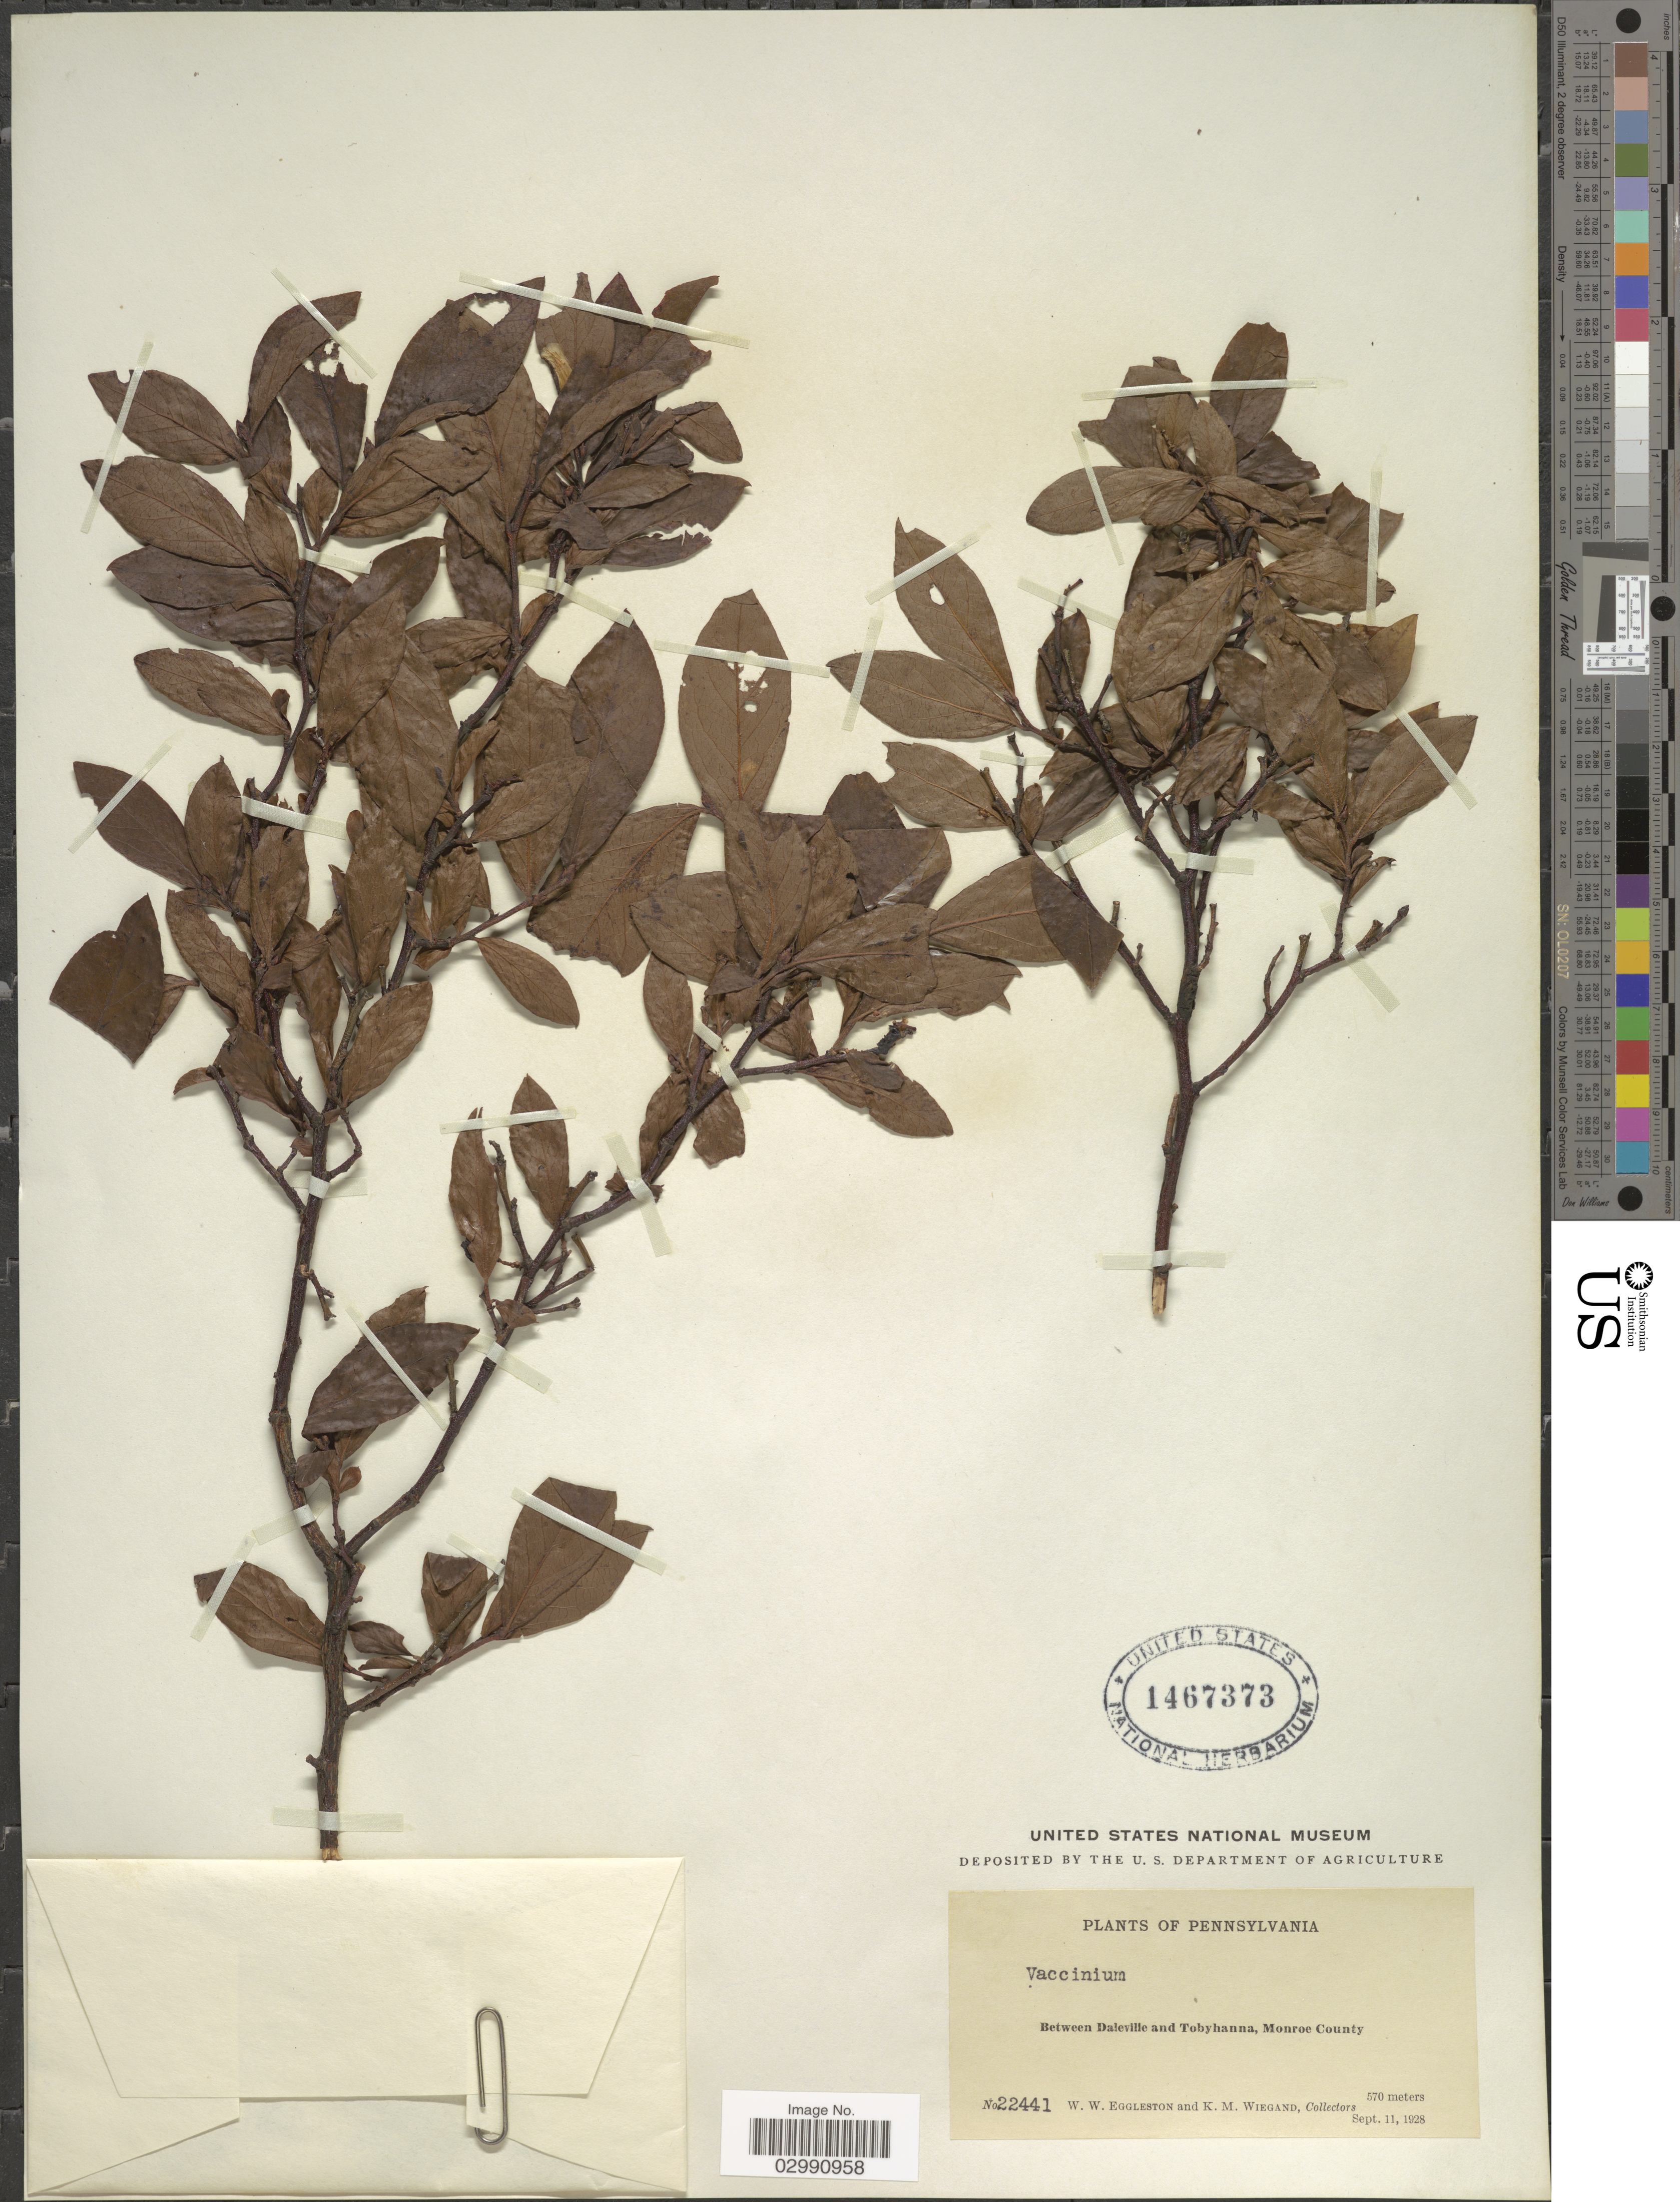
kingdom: Plantae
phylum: Tracheophyta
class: Magnoliopsida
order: Ericales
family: Ericaceae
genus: Vaccinium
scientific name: Vaccinium sp.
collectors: W. W. Eggleston & K. M. Wiegand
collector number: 22441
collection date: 1928-09-11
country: United States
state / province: Pennsylvania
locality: Between Daleville and Tobyhanna, Monroe County.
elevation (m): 570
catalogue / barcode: US 1467373